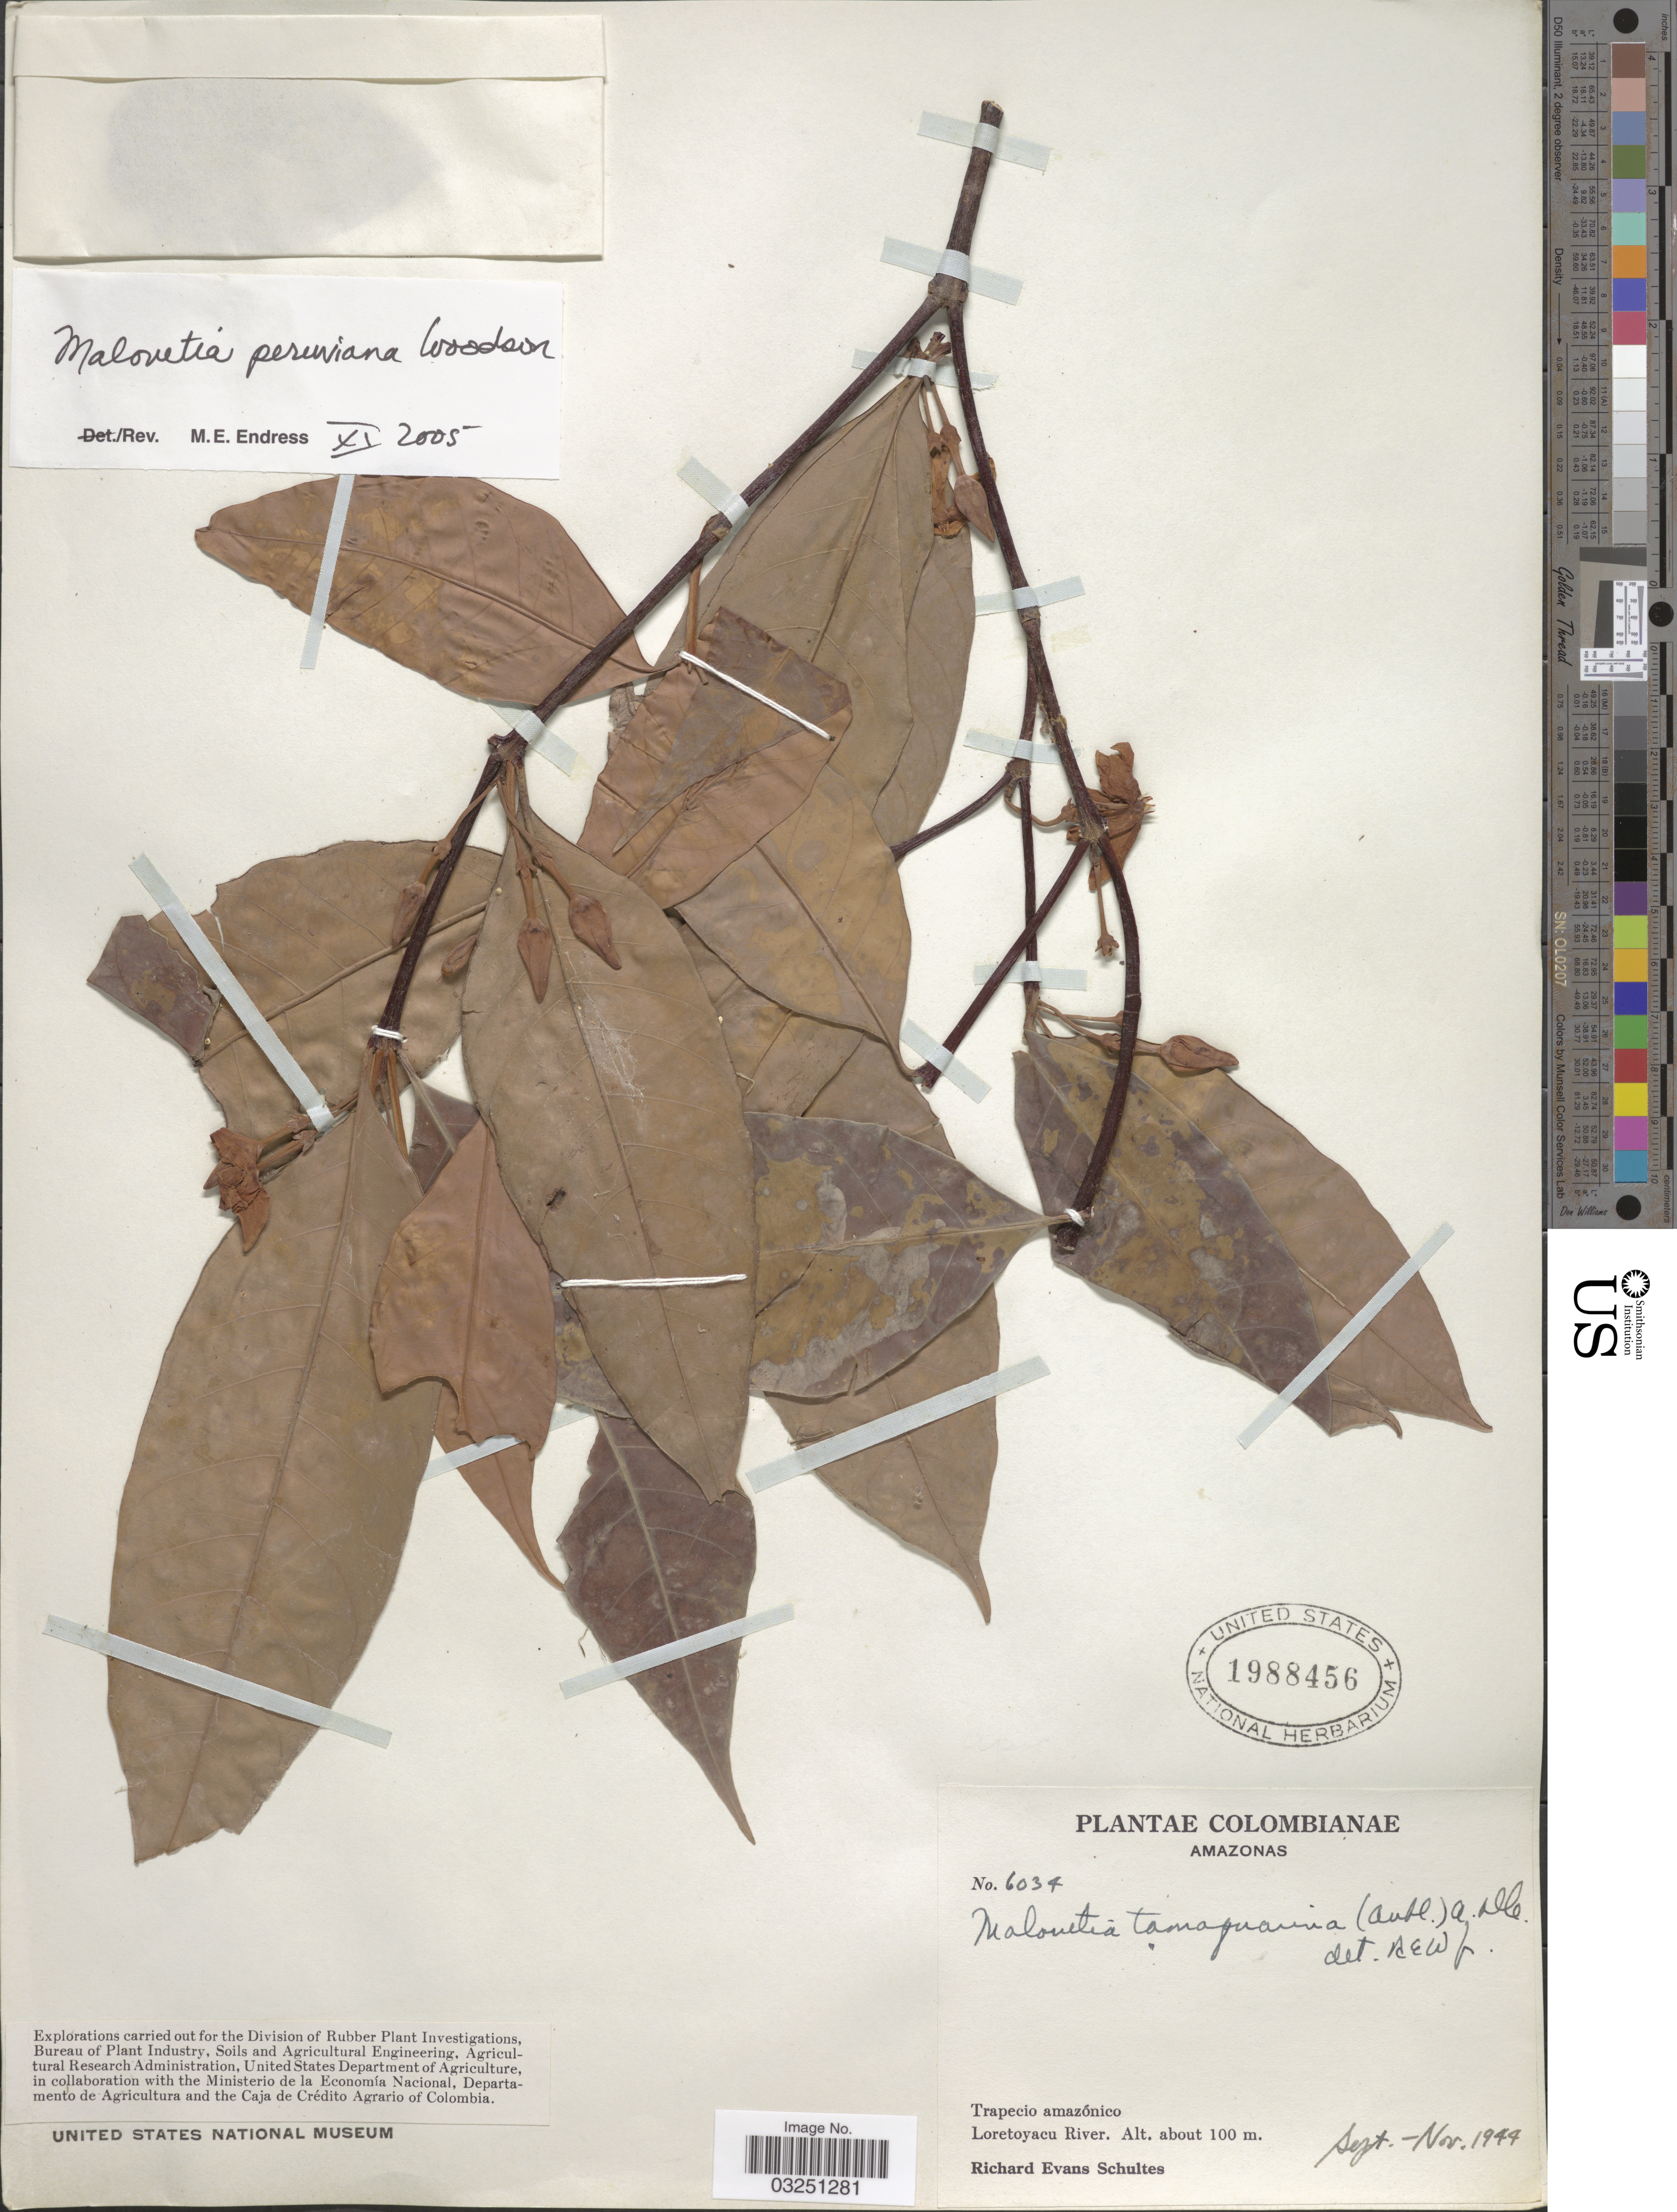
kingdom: Plantae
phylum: Tracheophyta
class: Magnoliopsida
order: Gentianales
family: Apocynaceae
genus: Malouetia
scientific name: Malouetia peruviana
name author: Woodson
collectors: R. E. Schultes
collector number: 6034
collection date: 1944-09/1944-11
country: Colombia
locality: Trapecio amazónico. Loretoyacu River.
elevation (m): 100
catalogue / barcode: US 1988456